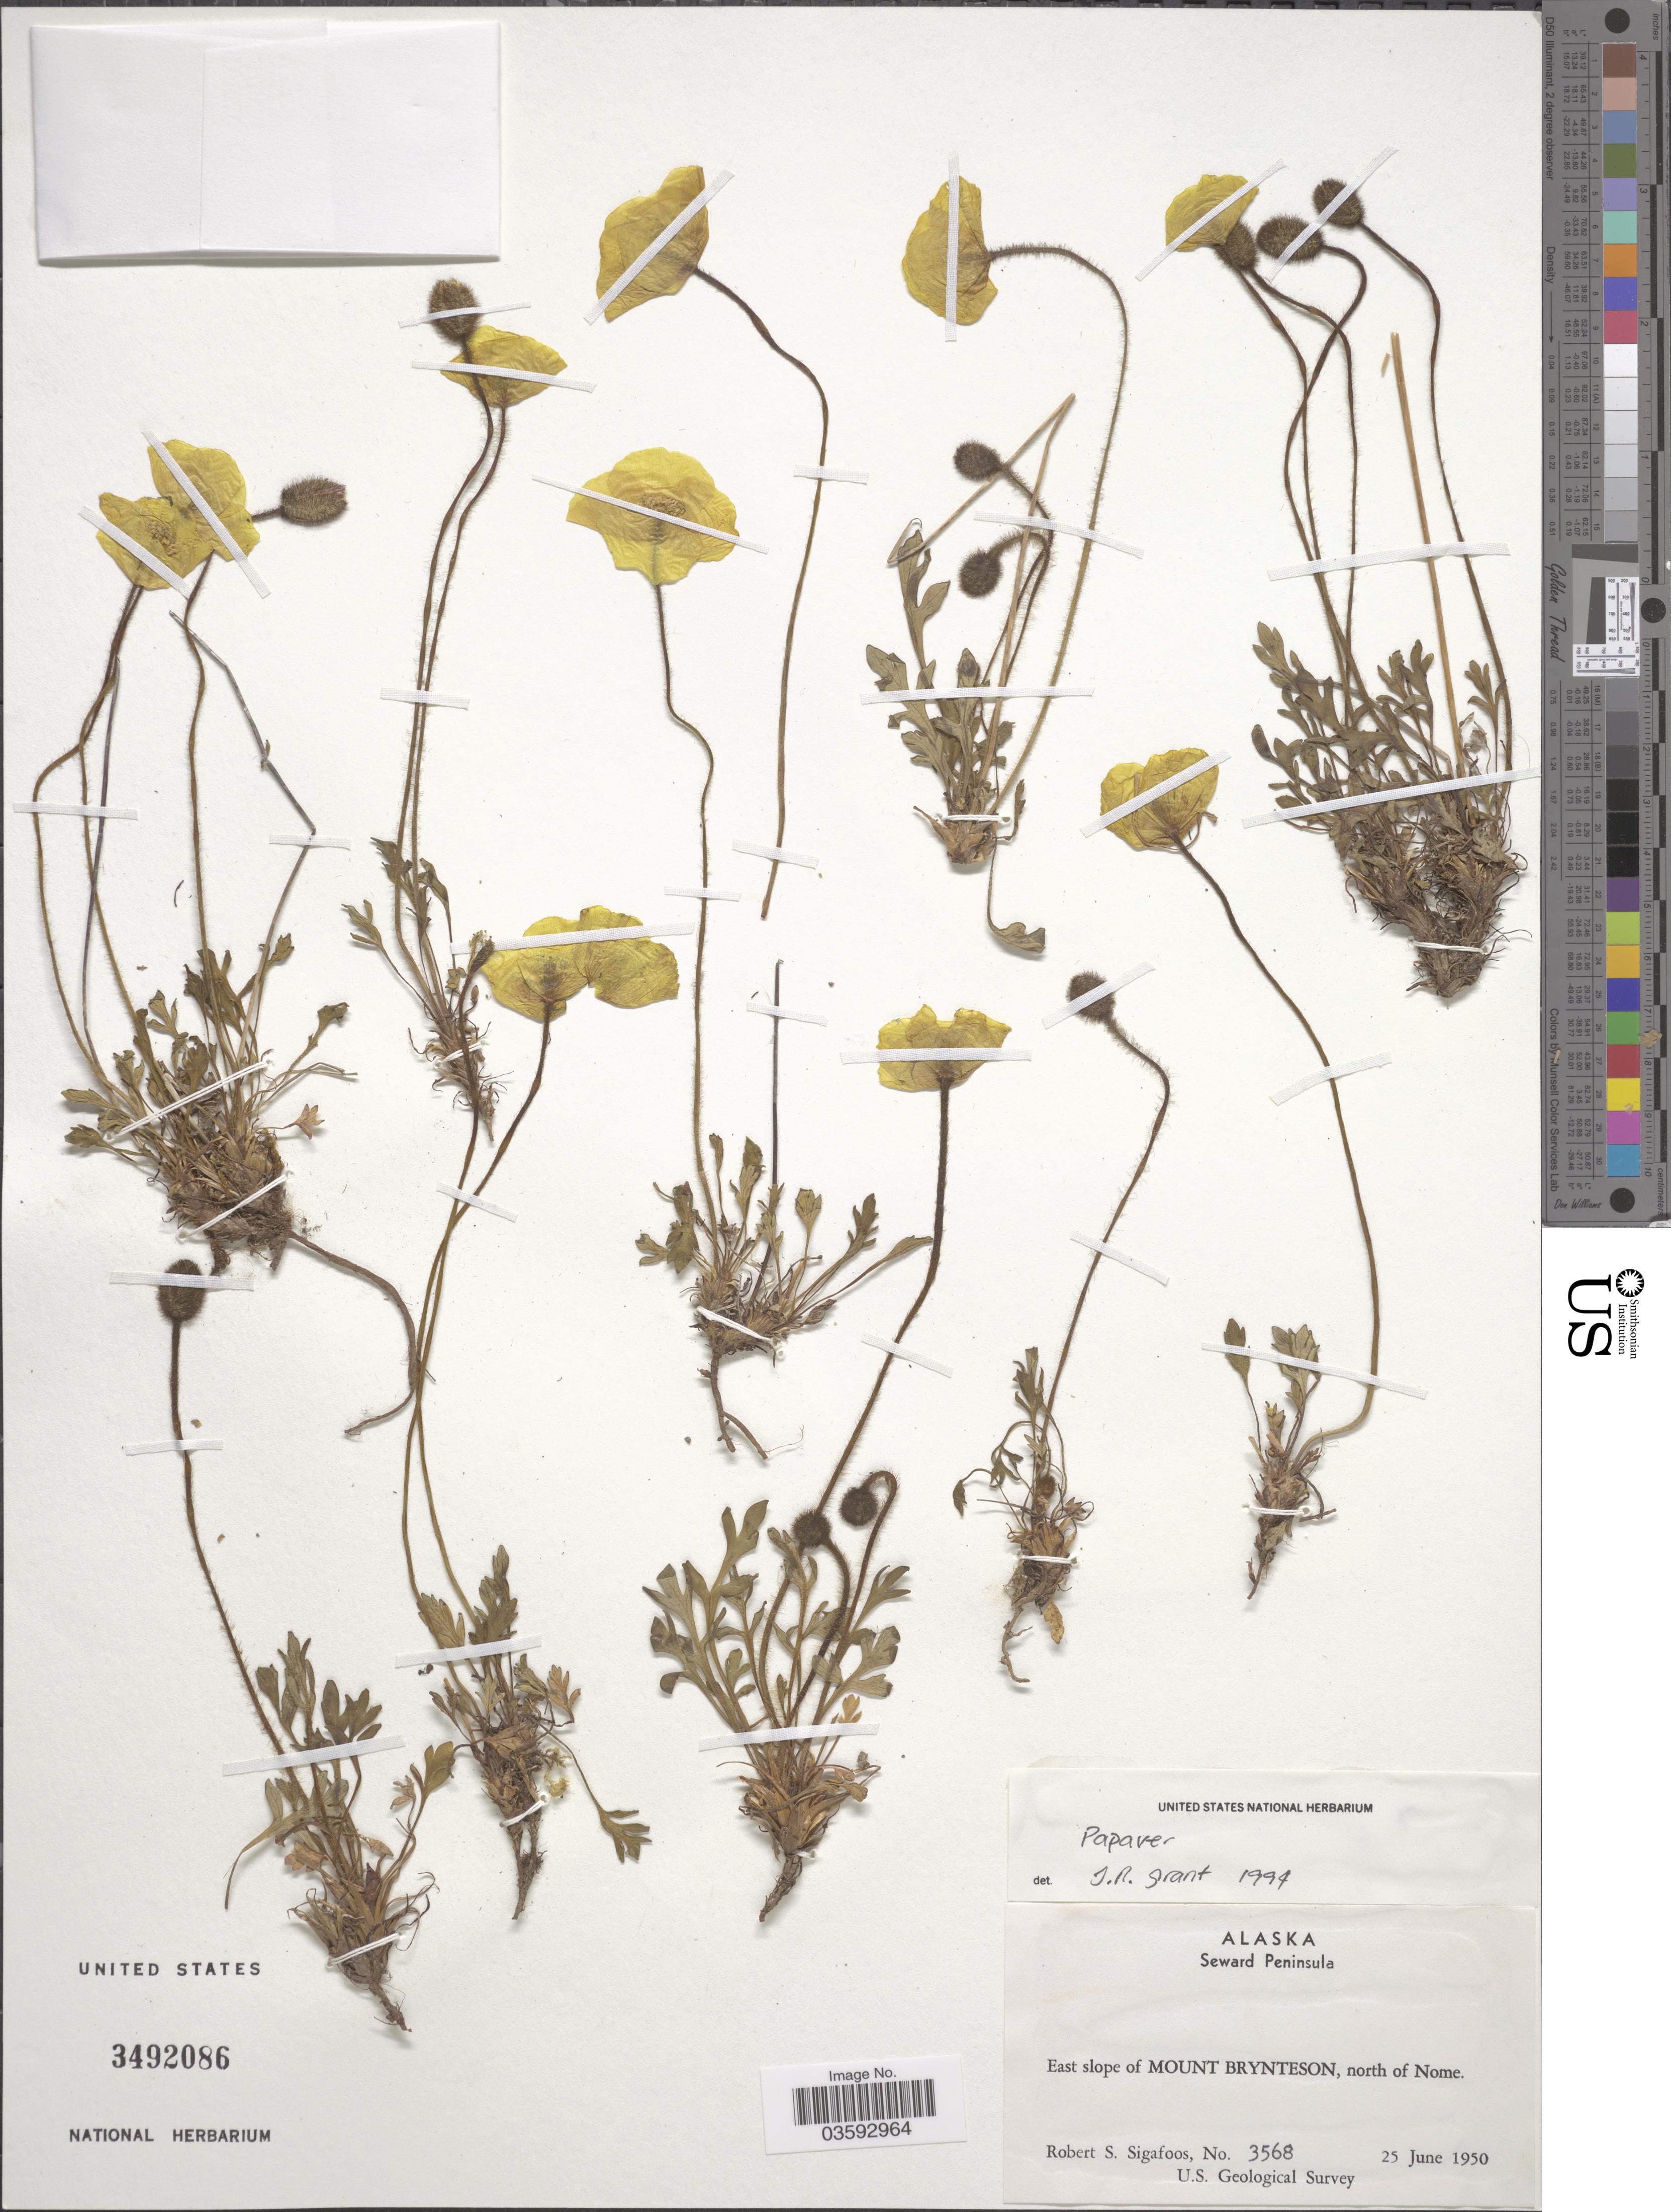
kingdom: Plantae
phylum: Tracheophyta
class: Magnoliopsida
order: Ranunculales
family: Papaveraceae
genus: Papaver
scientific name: Papaver sp.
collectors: R. Sigafoos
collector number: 3568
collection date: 1950-06-25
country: United States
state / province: Alaska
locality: Seward Peninsula. East slope of Mount Brynteson, north of Nome.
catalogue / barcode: US 3492086